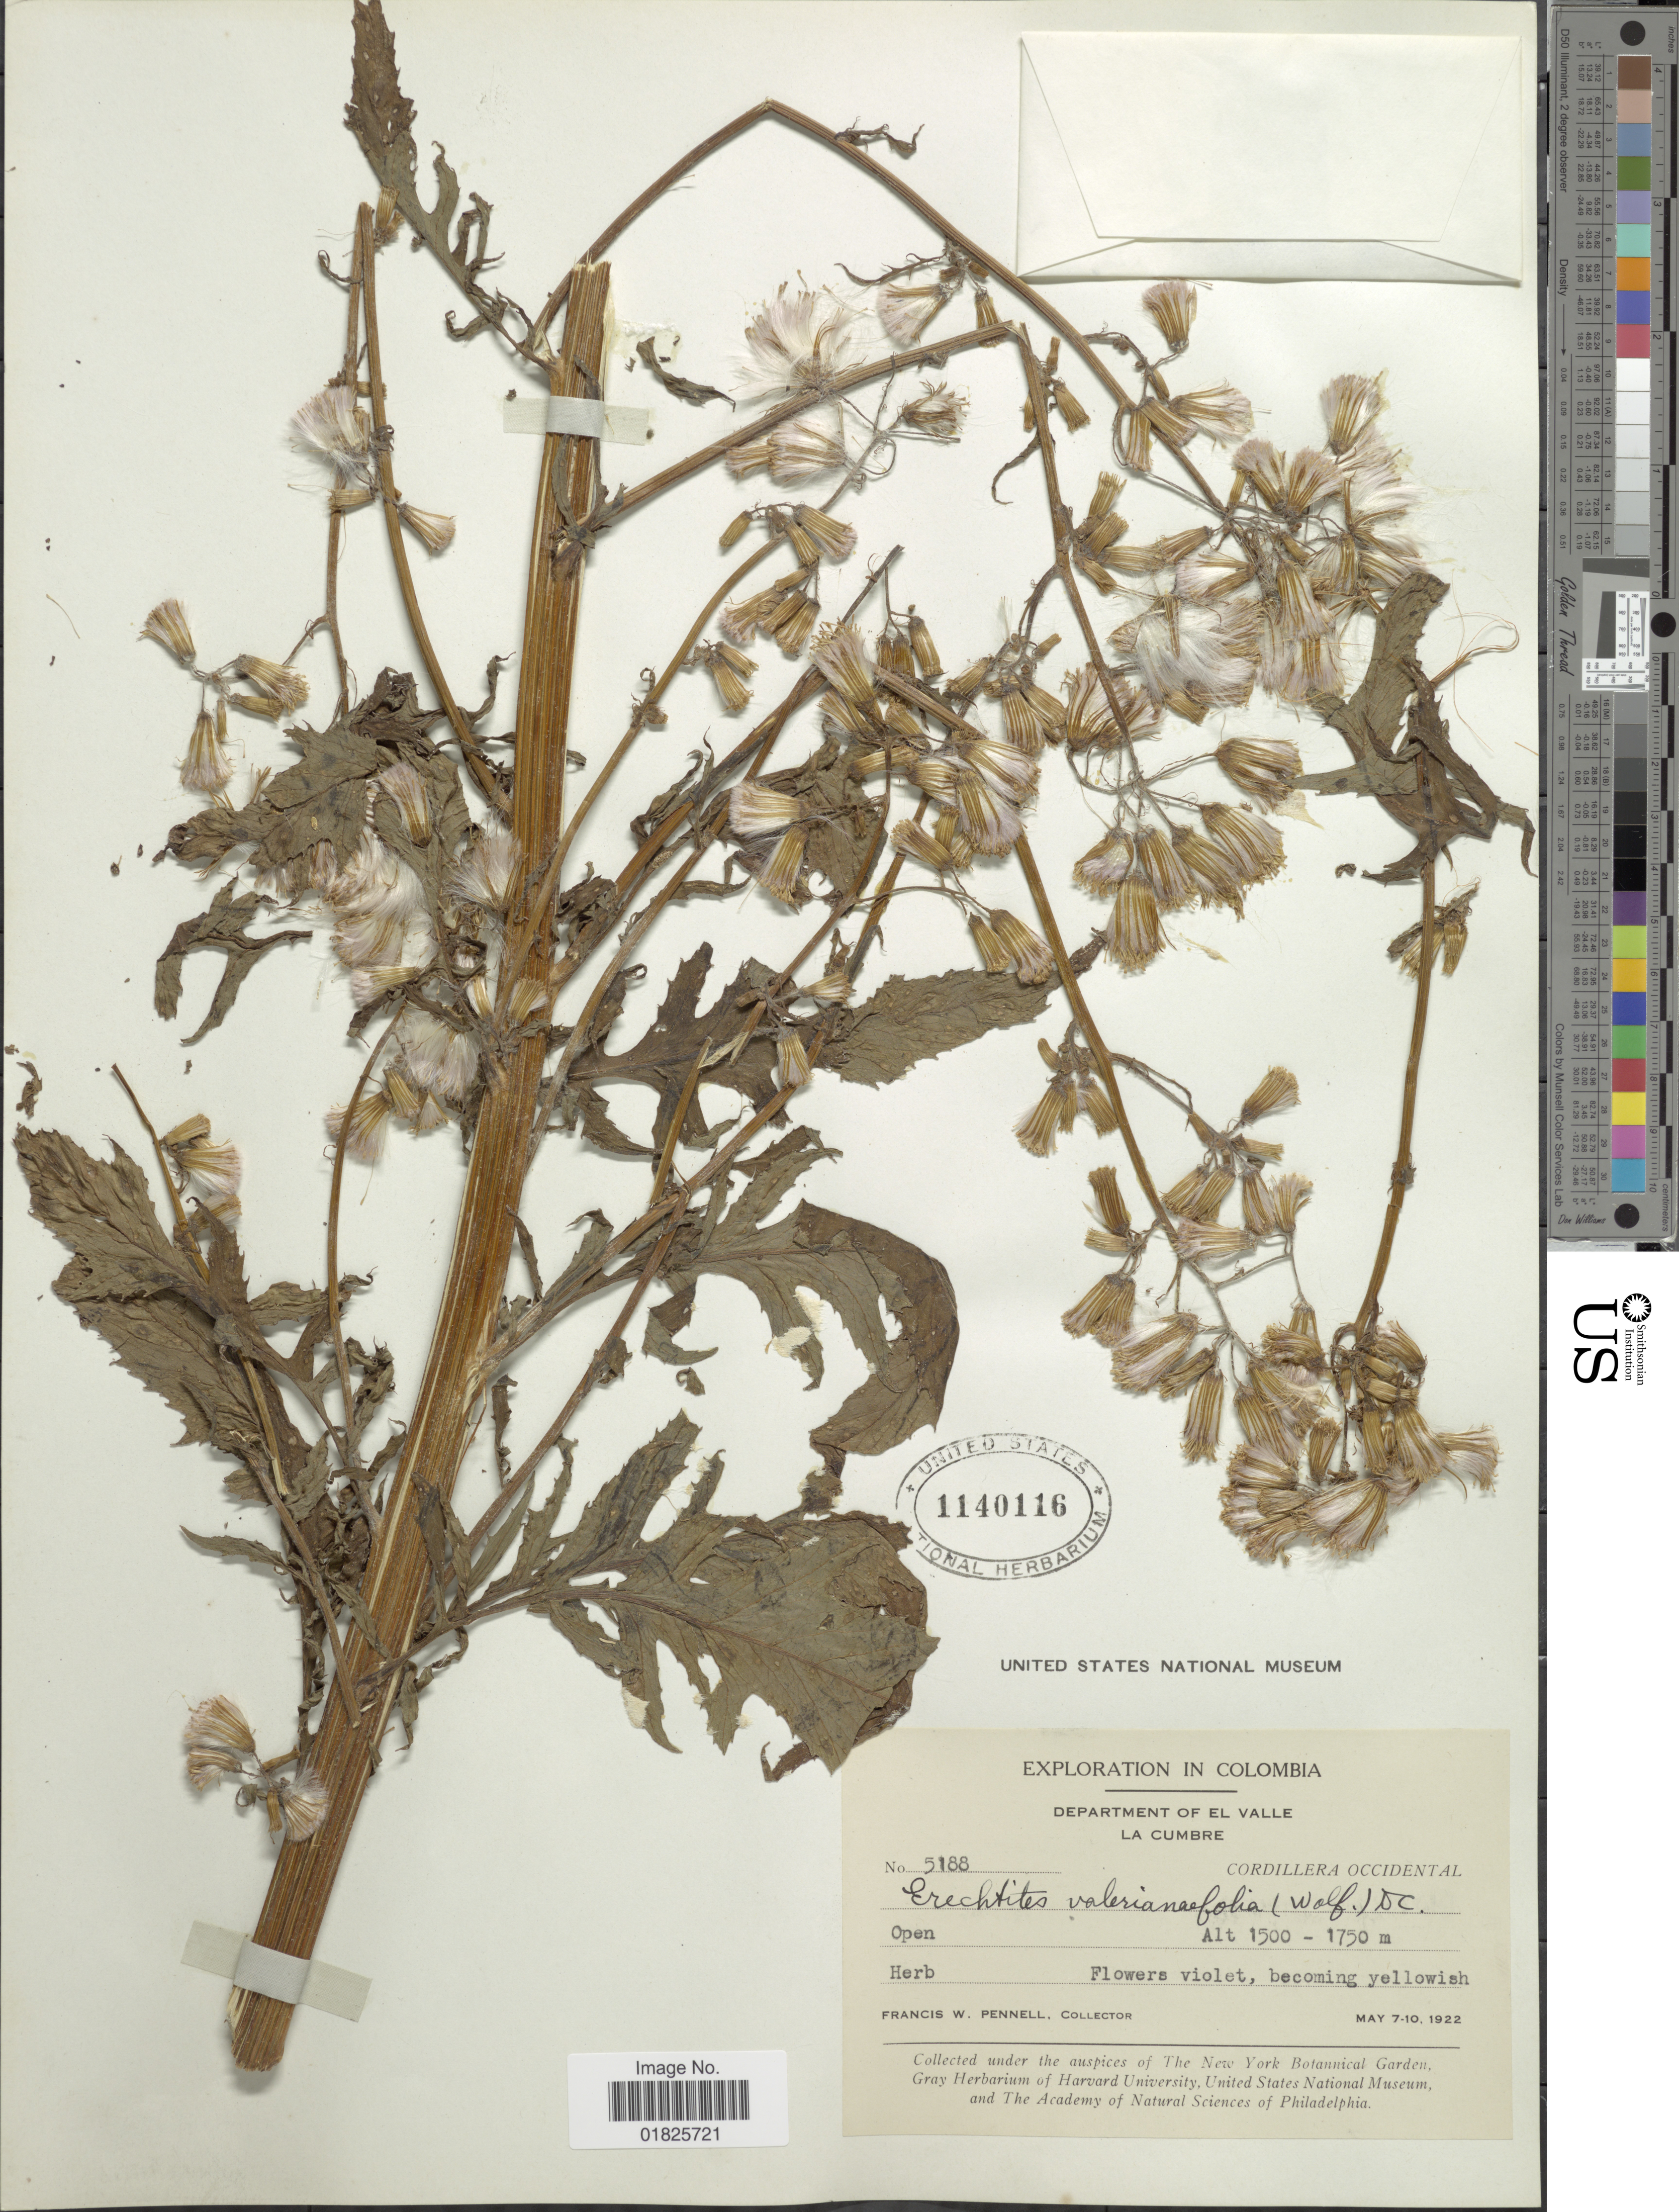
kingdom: Plantae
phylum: Tracheophyta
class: Magnoliopsida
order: Asterales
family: Asteraceae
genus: Erechtites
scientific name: Erechtites valerianifolius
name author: (Link ex Spreng.) DC.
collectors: F. W. Pennell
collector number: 5188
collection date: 1922-05-07/1922-05-10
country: Colombia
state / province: Valle del Cauca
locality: La Cumbre, Cordillera Occidental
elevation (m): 1500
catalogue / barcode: US 1140116